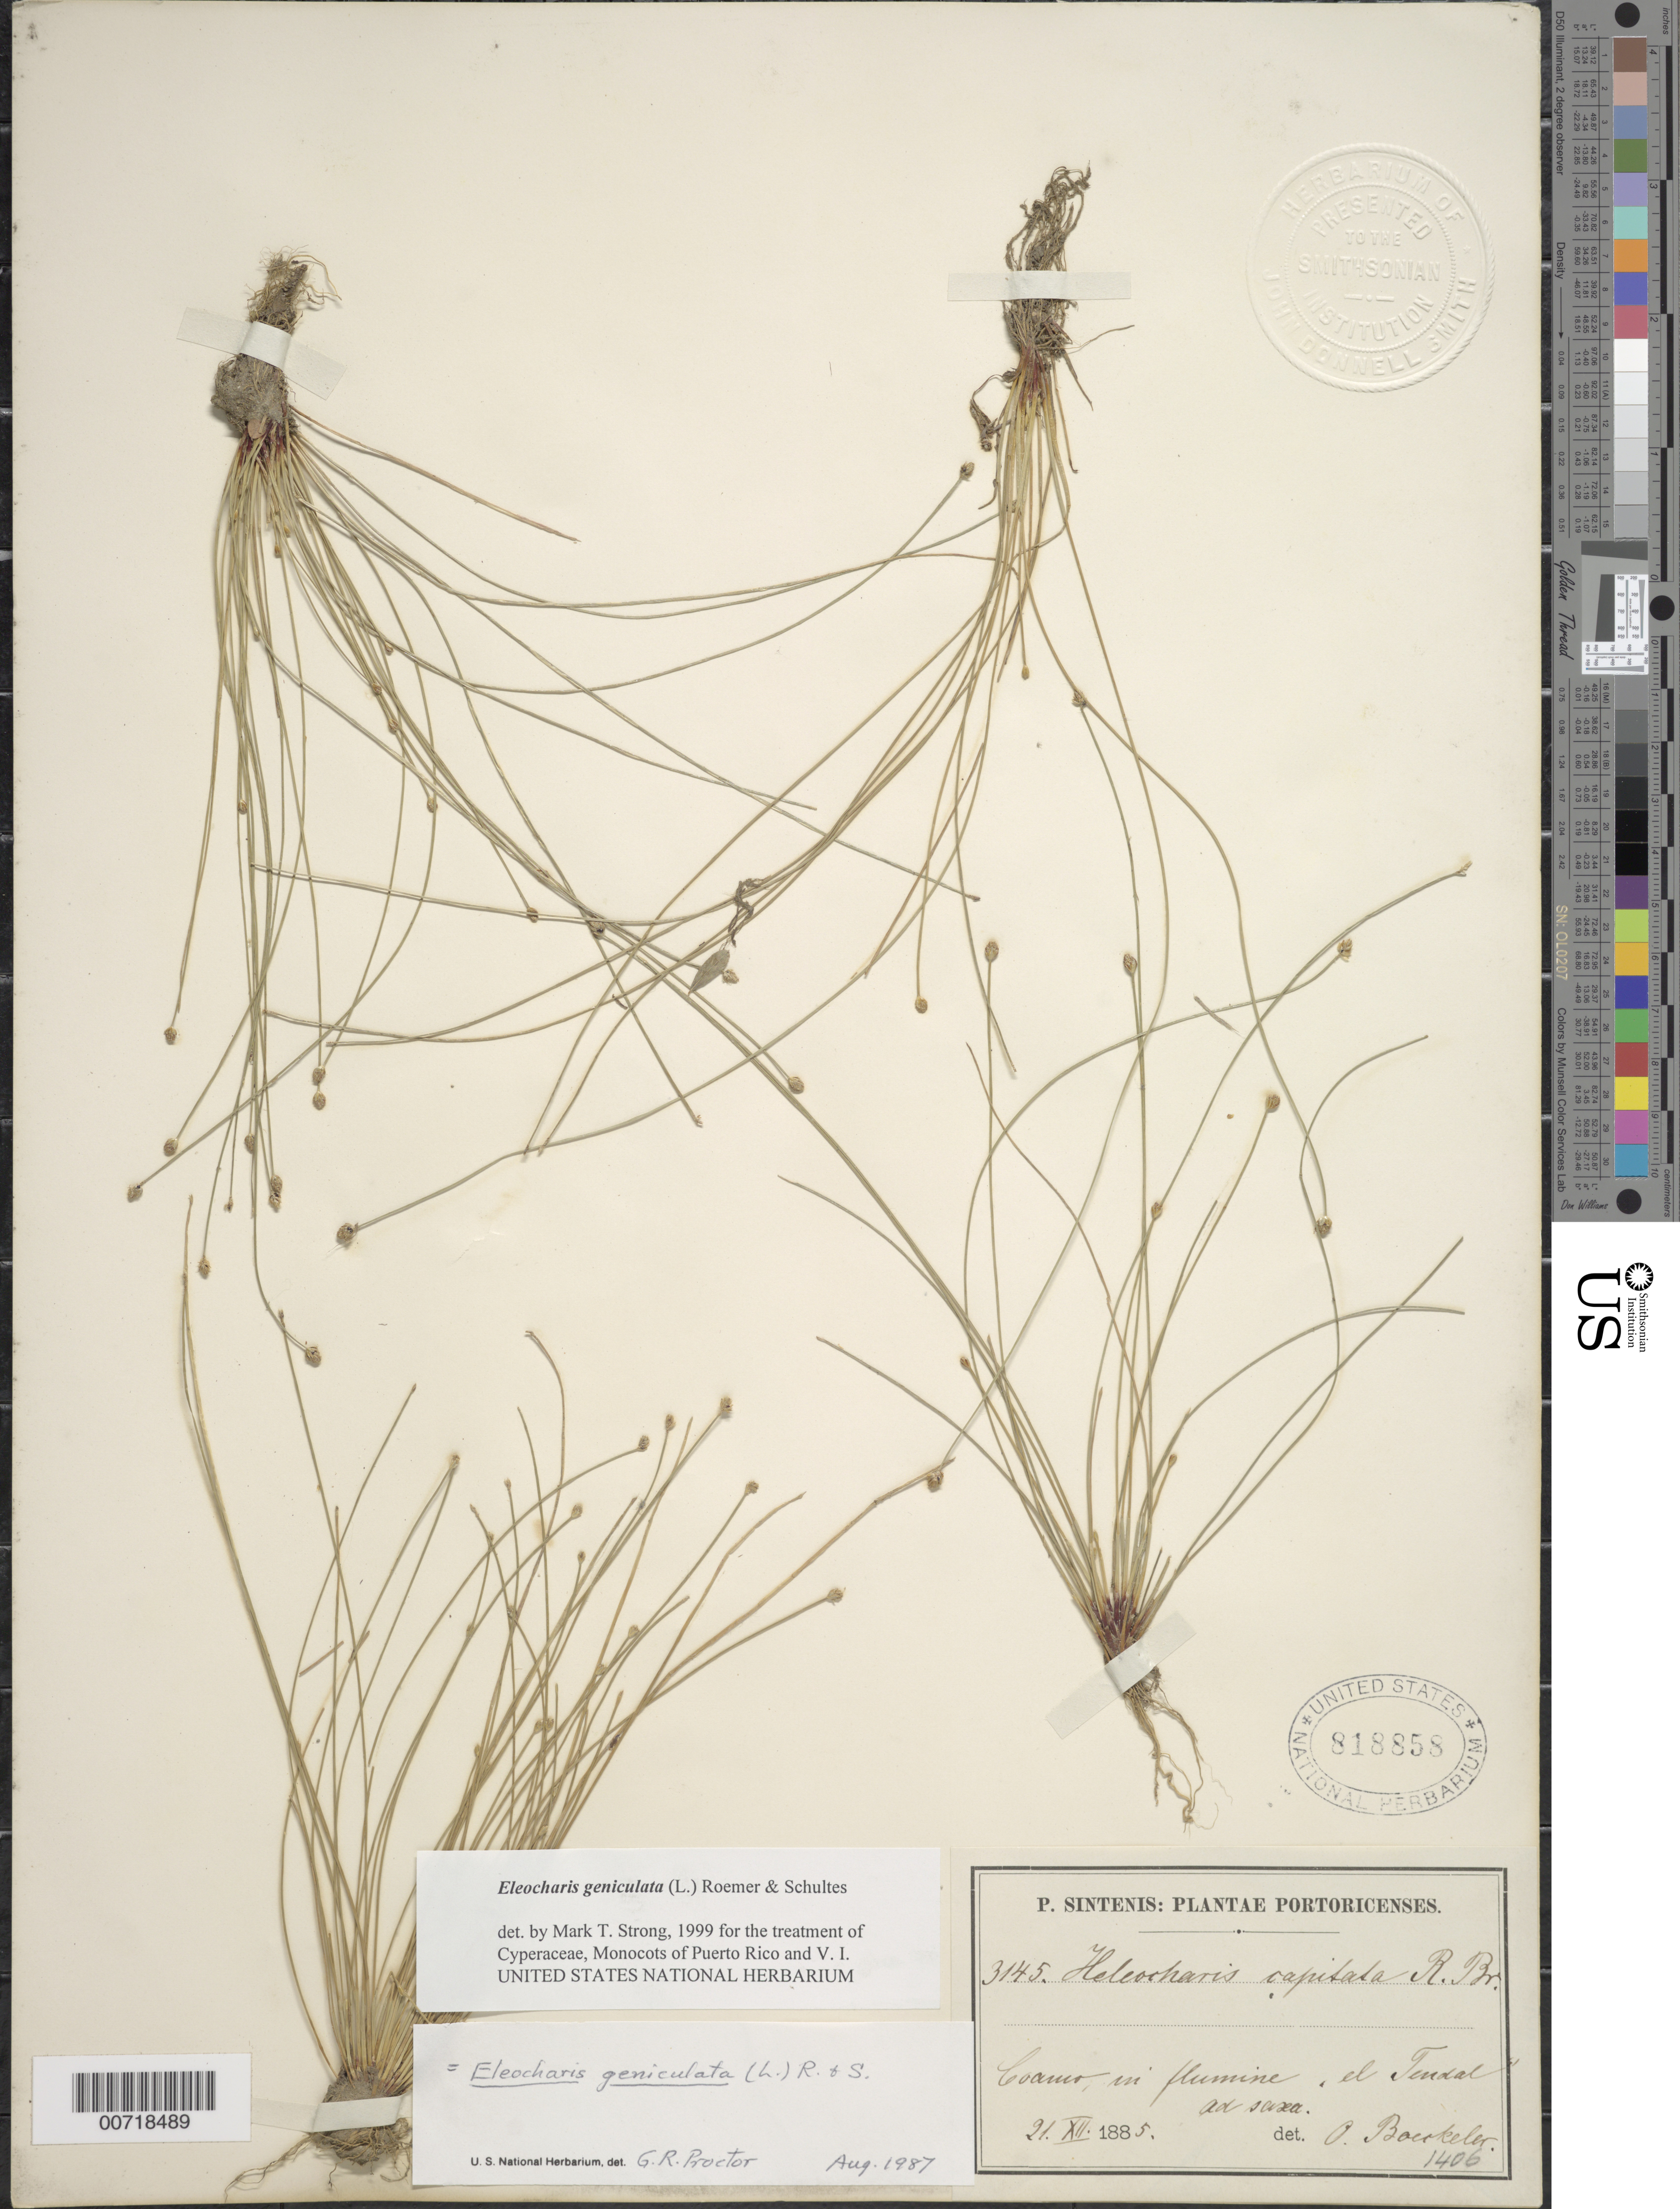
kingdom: Plantae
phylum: Tracheophyta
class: Liliopsida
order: Poales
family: Cyperaceae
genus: Eleocharis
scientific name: Eleocharis geniculata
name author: (L.) Roem. & Schult.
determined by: Strong, M. T., (US), Smithsonian Institution - National Museum of Natural History (UNITED STATES)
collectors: P. Sintenis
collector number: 3145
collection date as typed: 21 Dec 1885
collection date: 1885-12-21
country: Puerto Rico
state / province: Coamo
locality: Coamo.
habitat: In fluminis el Tendal ad saxa.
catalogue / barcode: US 818858